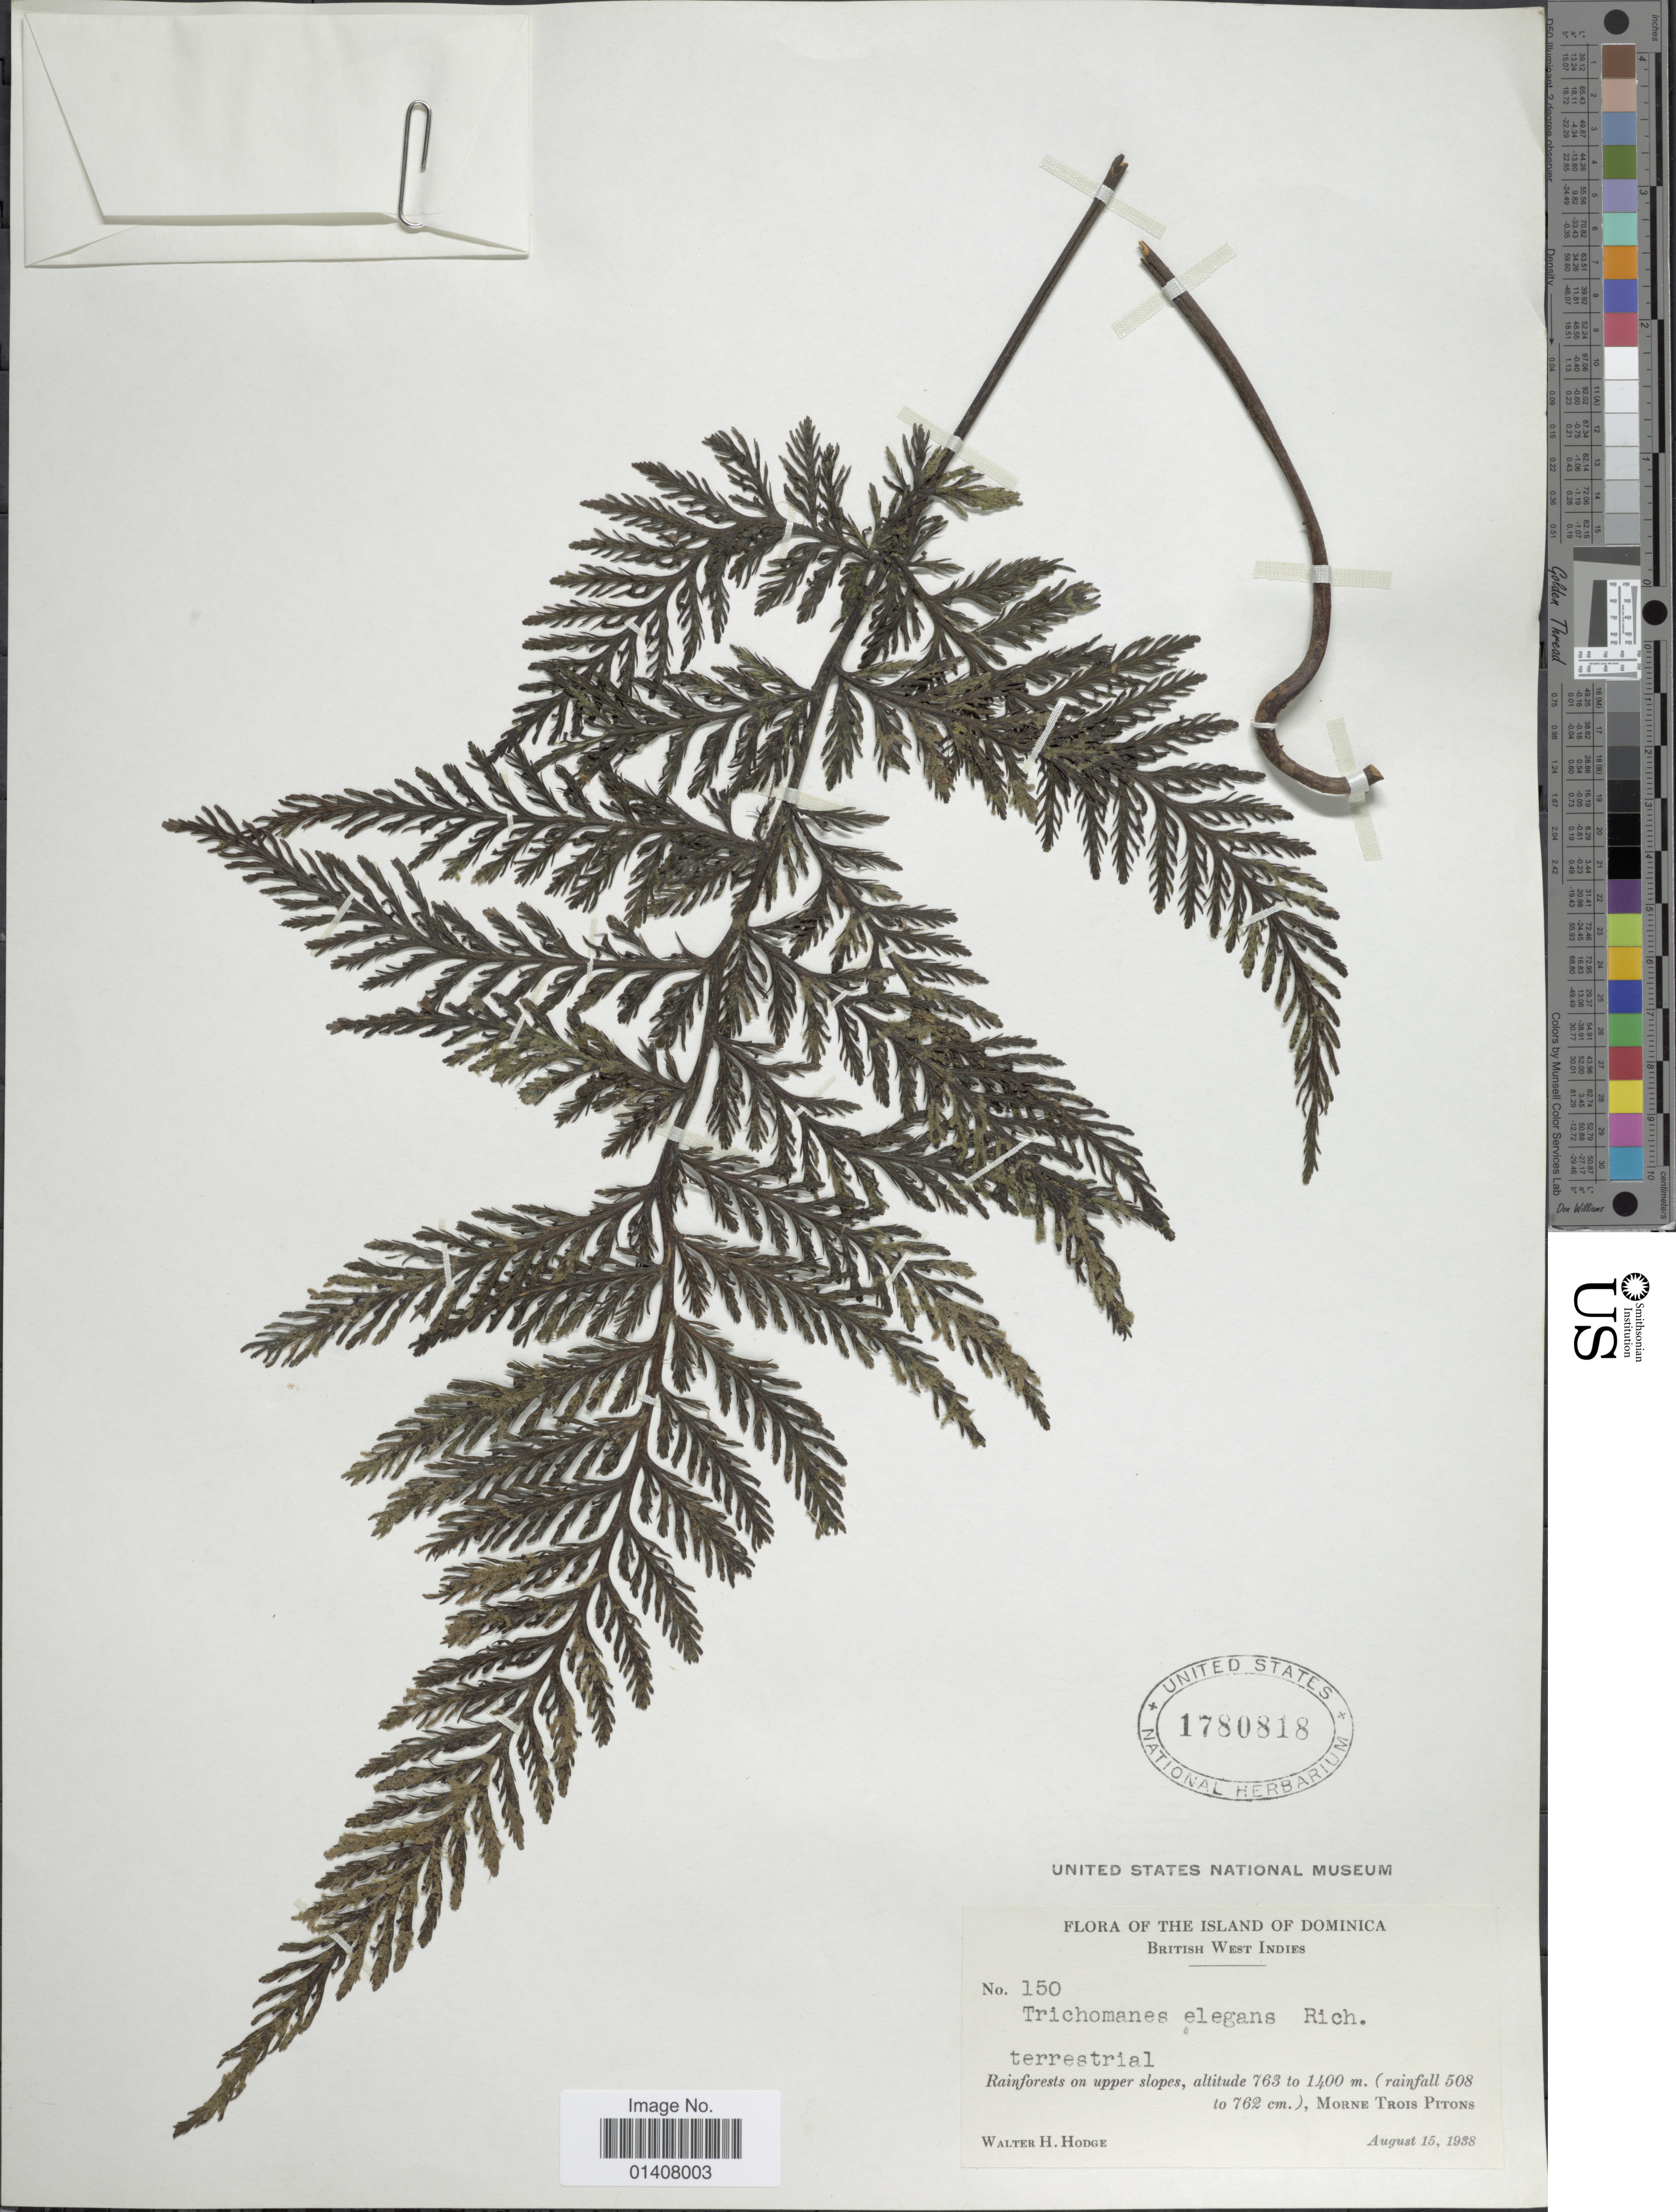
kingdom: Plantae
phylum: Tracheophyta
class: Polypodiopsida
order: Hymenophyllales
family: Hymenophyllaceae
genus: Trichomanes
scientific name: Trichomanes elegans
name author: Rich.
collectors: W. Hodge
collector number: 150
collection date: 1938-08-15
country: Dominica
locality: Island of Dominica, British West Indies, rainforests on upper slopes, Morne Trois Pitons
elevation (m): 763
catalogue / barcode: US 1780818